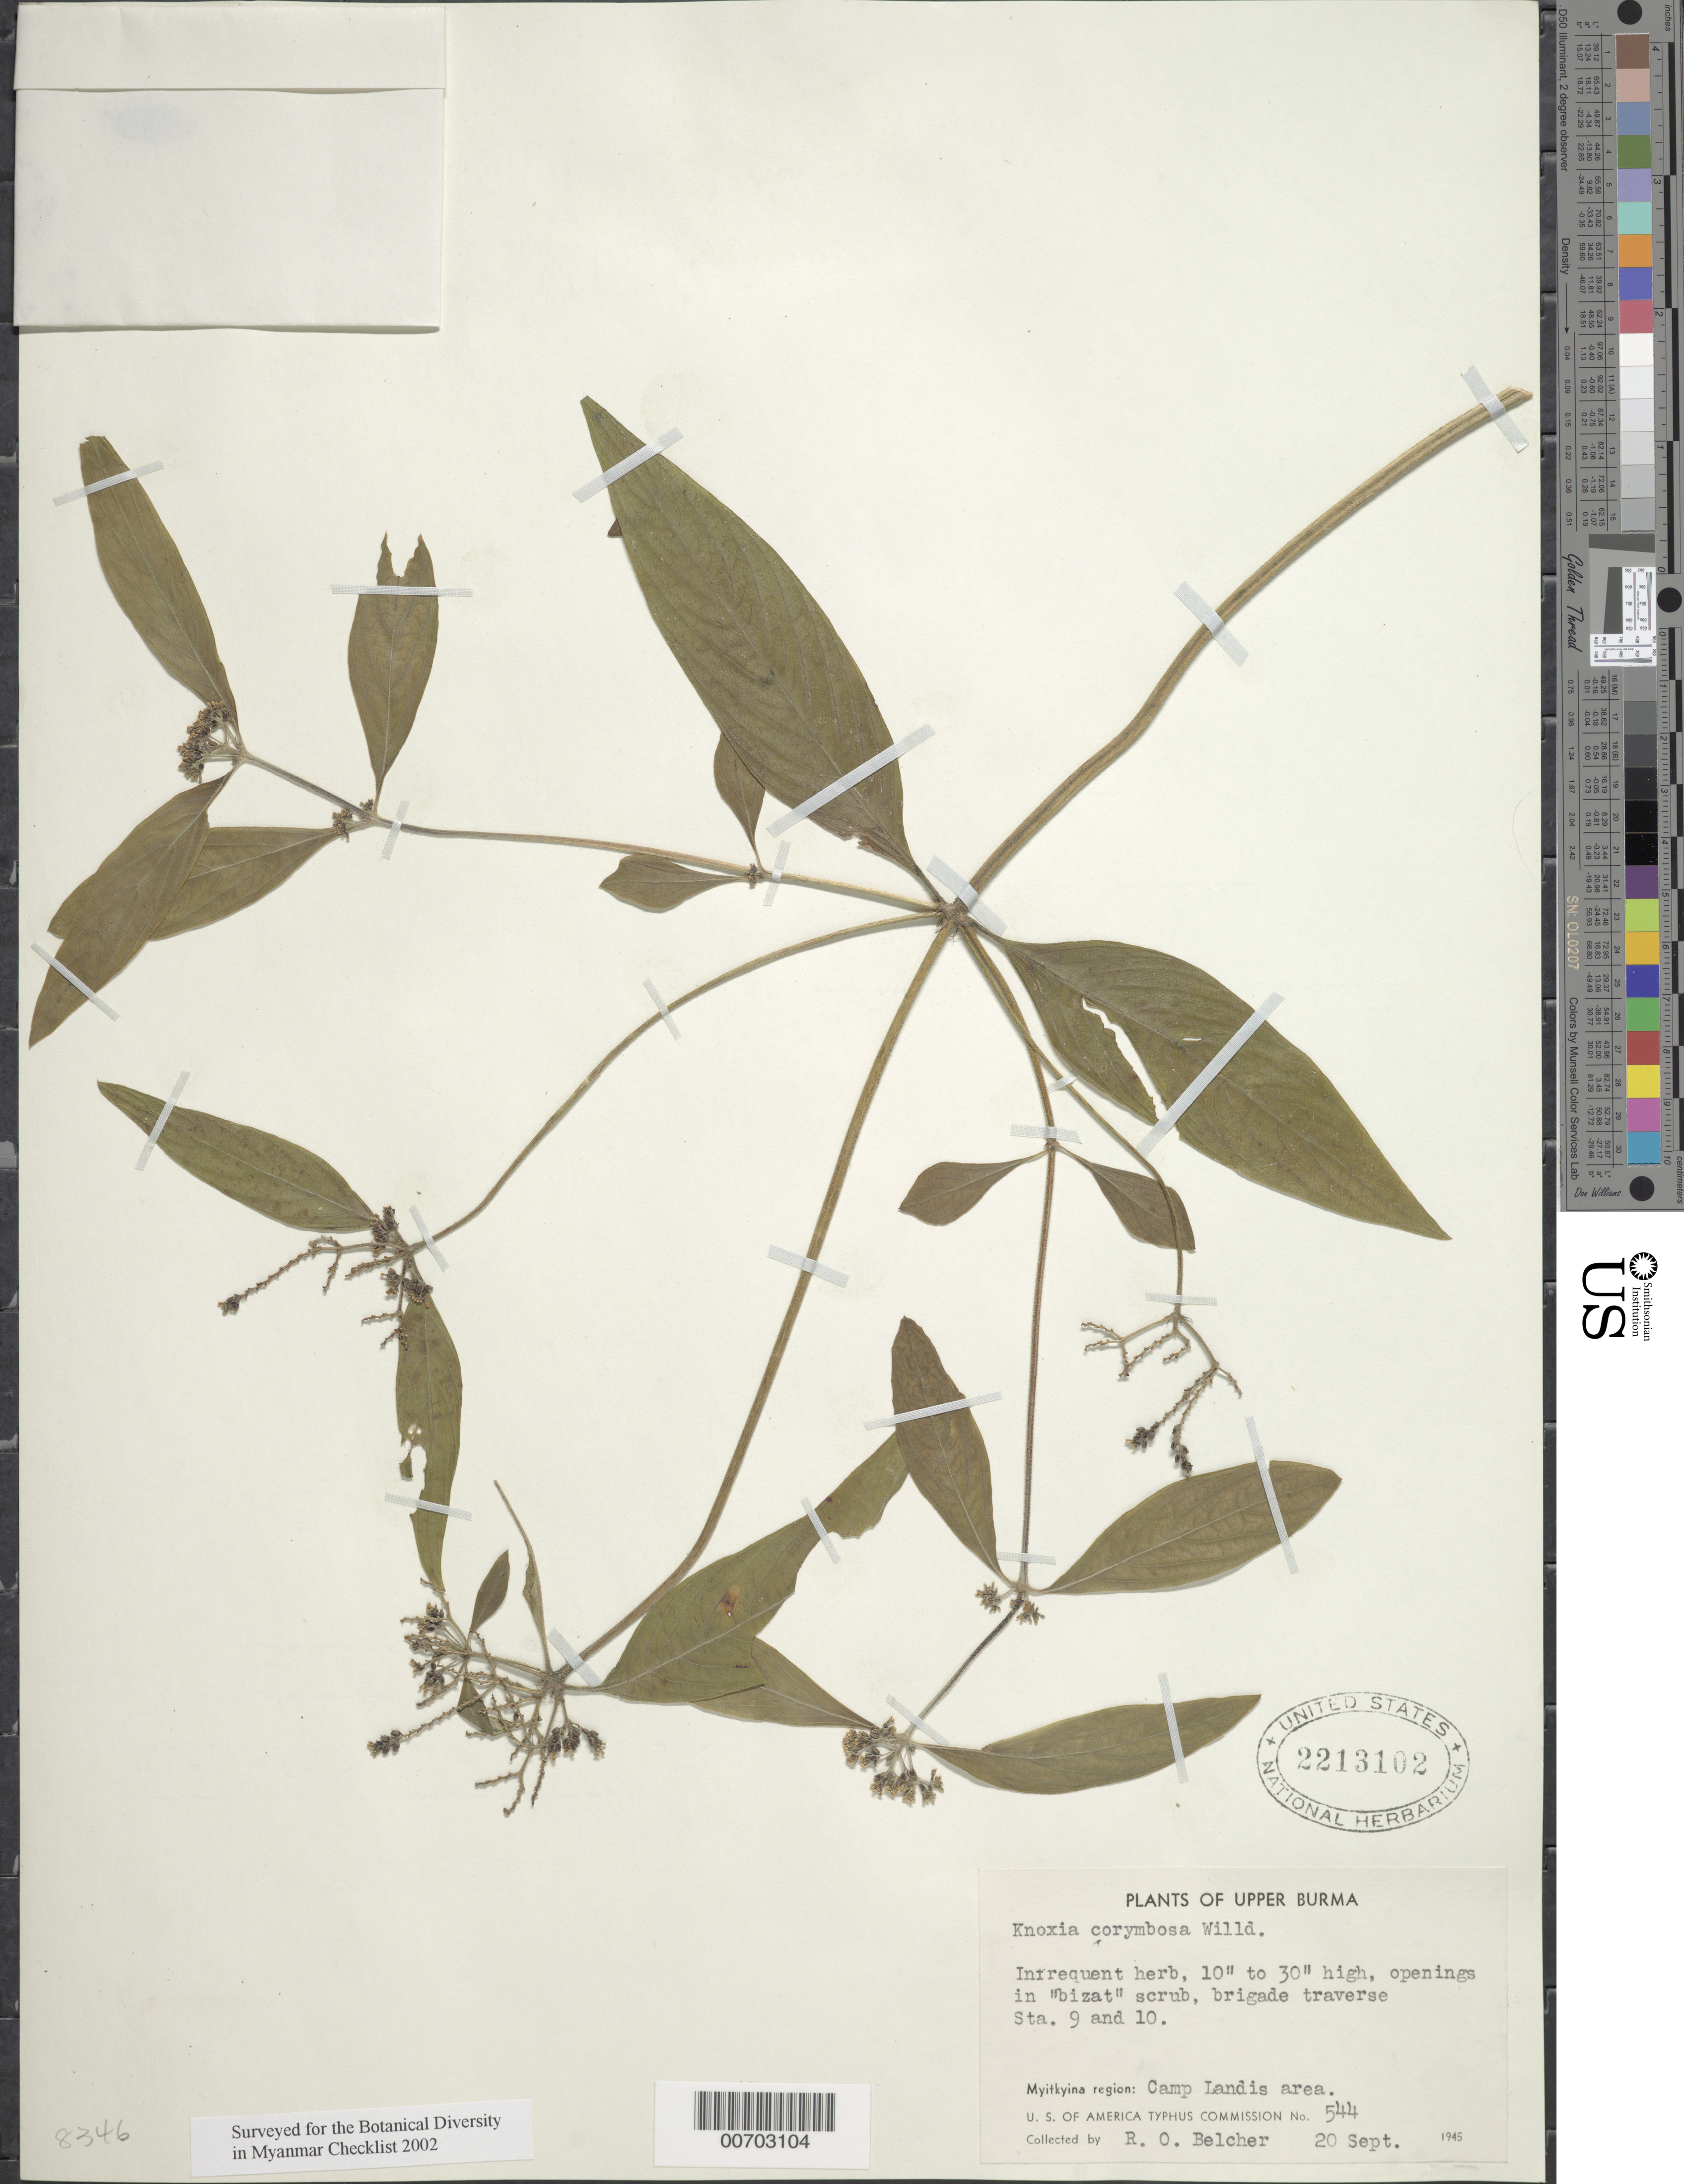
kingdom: Plantae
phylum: Tracheophyta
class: Magnoliopsida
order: Gentianales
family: Rubiaceae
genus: Knoxia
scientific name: Knoxia corymbosa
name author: Willd.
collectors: R. Belcher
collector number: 544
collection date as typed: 20 Sep 1945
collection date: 1945-09-20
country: Myanmar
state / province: Kachin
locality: Myitkyina, Camp Landis Area, Sta. 9-10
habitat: Openings in "bizat" scrub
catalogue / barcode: US 2213102